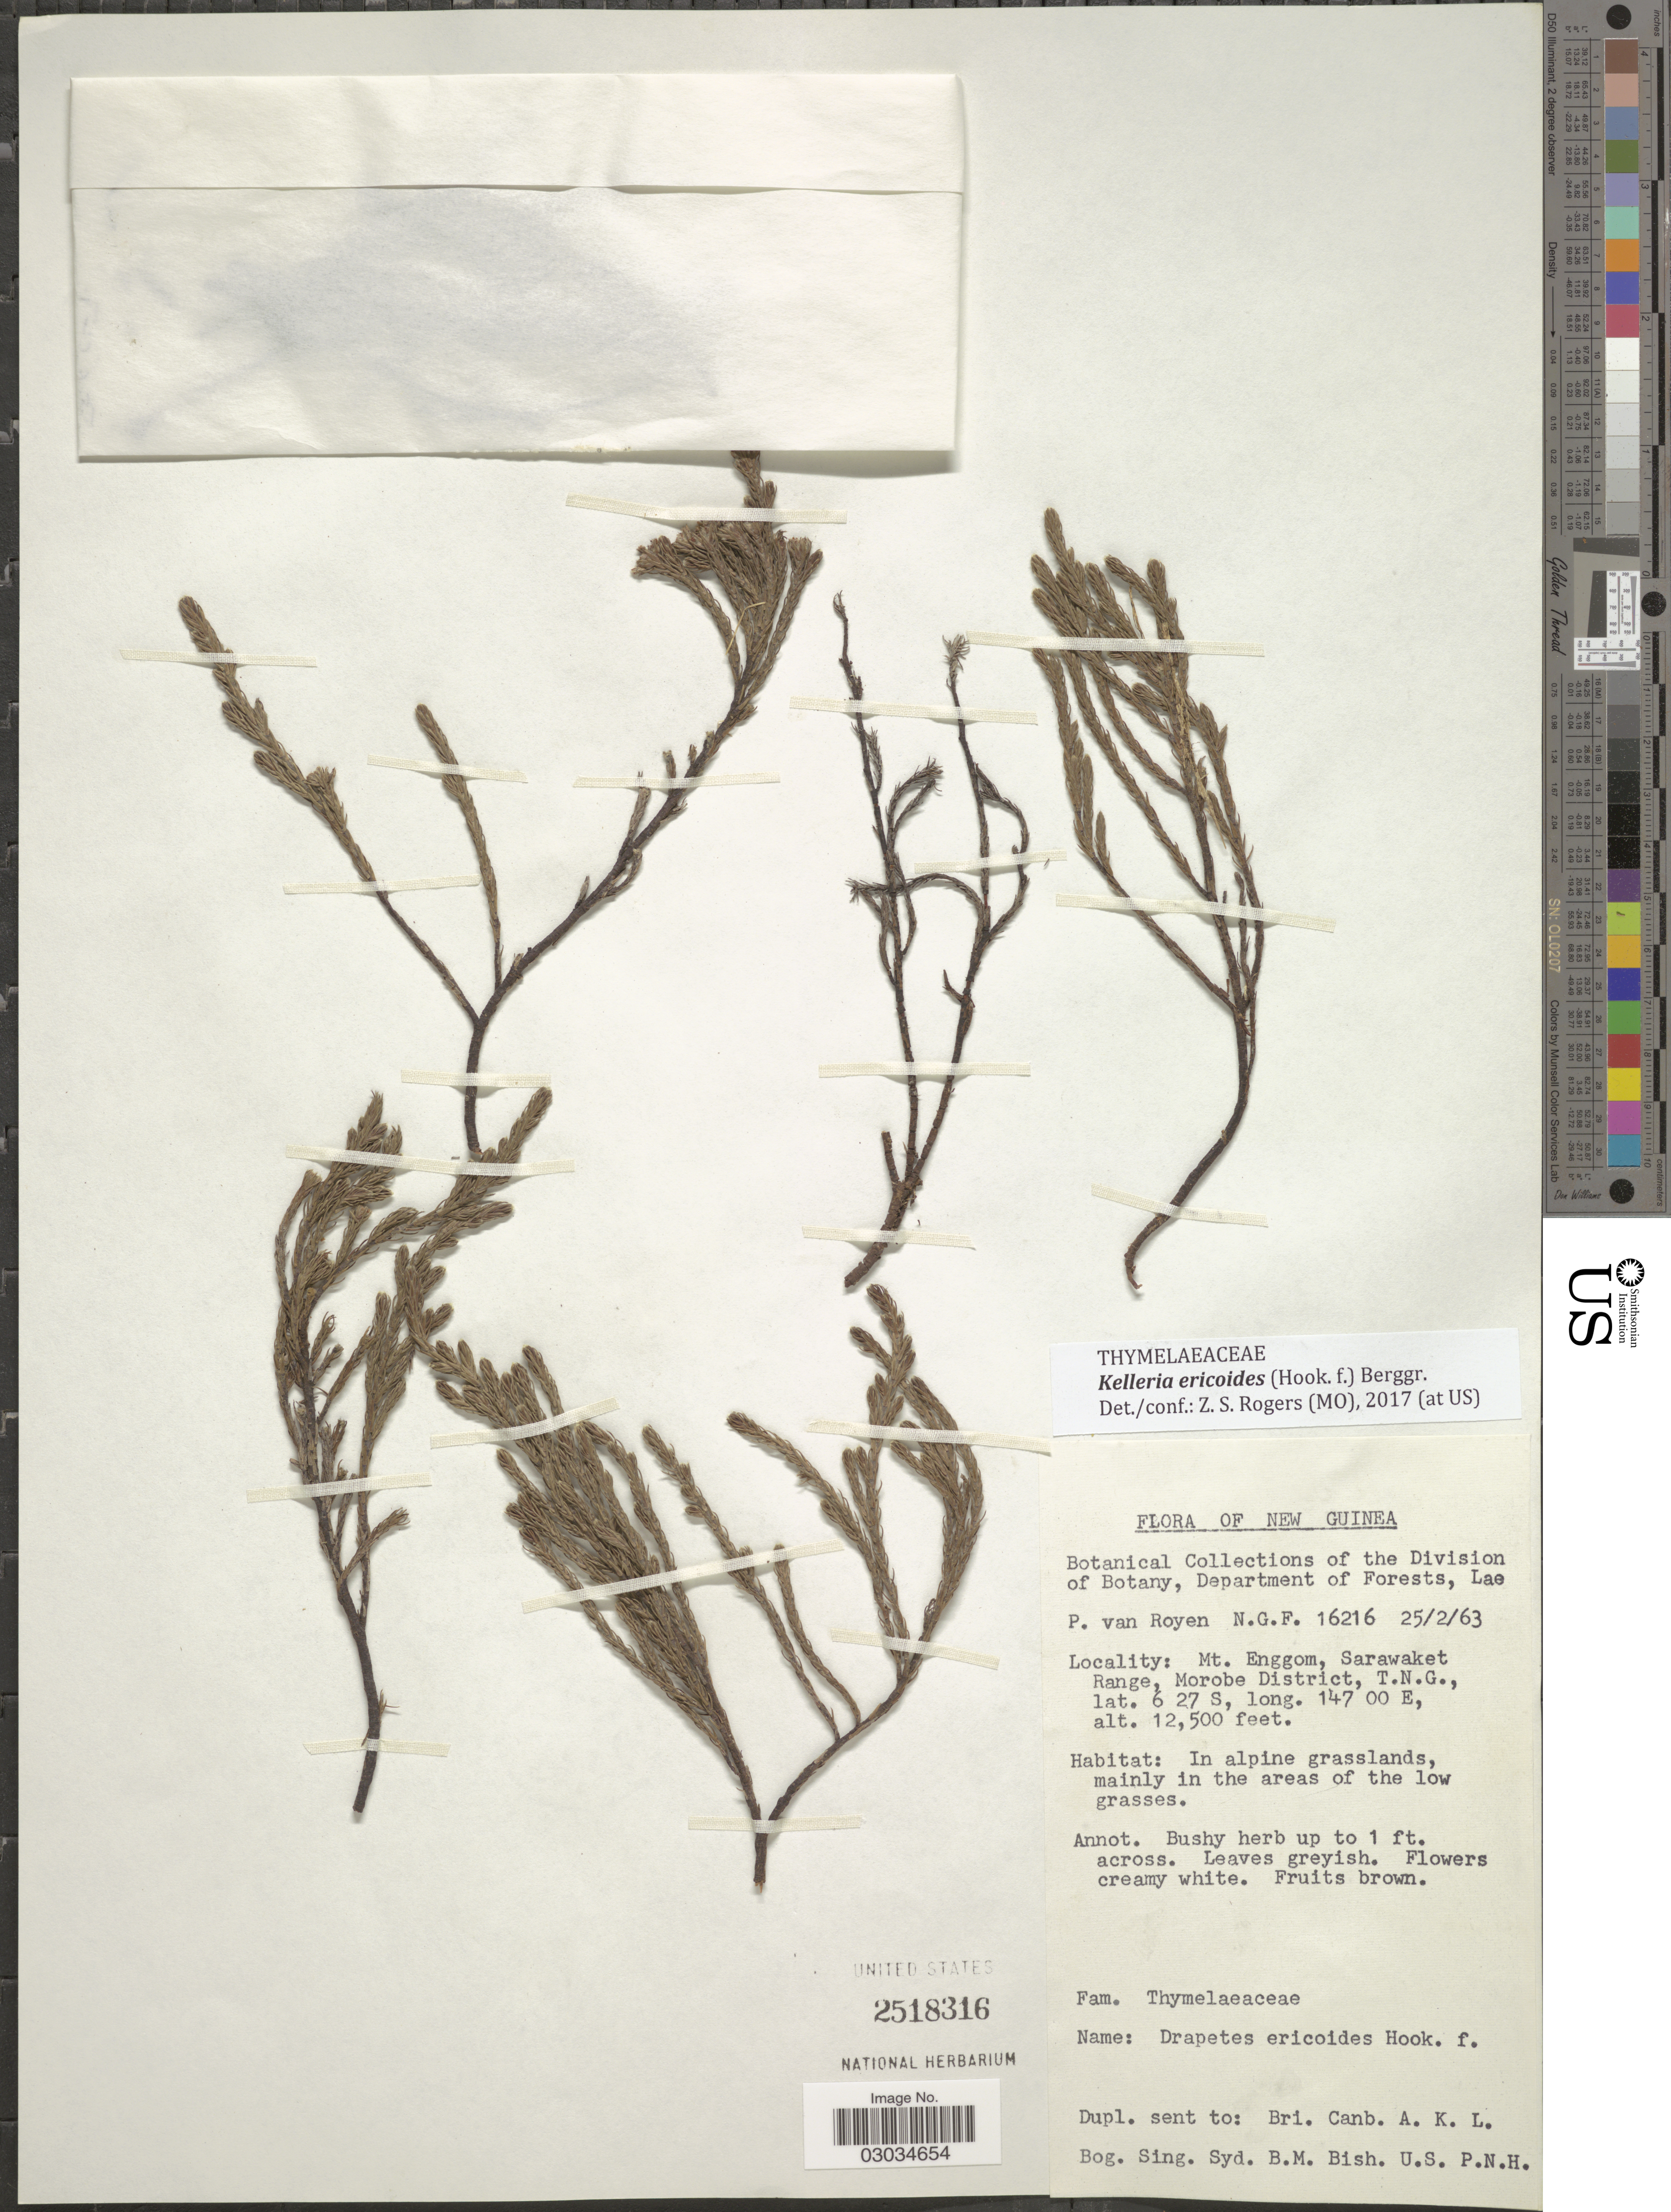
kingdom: Plantae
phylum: Tracheophyta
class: Magnoliopsida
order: Malvales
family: Thymelaeaceae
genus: Kelleria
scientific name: Kelleria ericoides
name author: (Hook. f.) Berggr.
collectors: P. van Royan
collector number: N.G.F.16216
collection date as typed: Transcribed d/m/y: 25/2/63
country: Papua New Guinea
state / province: Morobe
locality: New Guinea. Mt. Enggom, Sarawaket Range, Morobe District, T.N.G.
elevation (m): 3810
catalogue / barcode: US 2518316